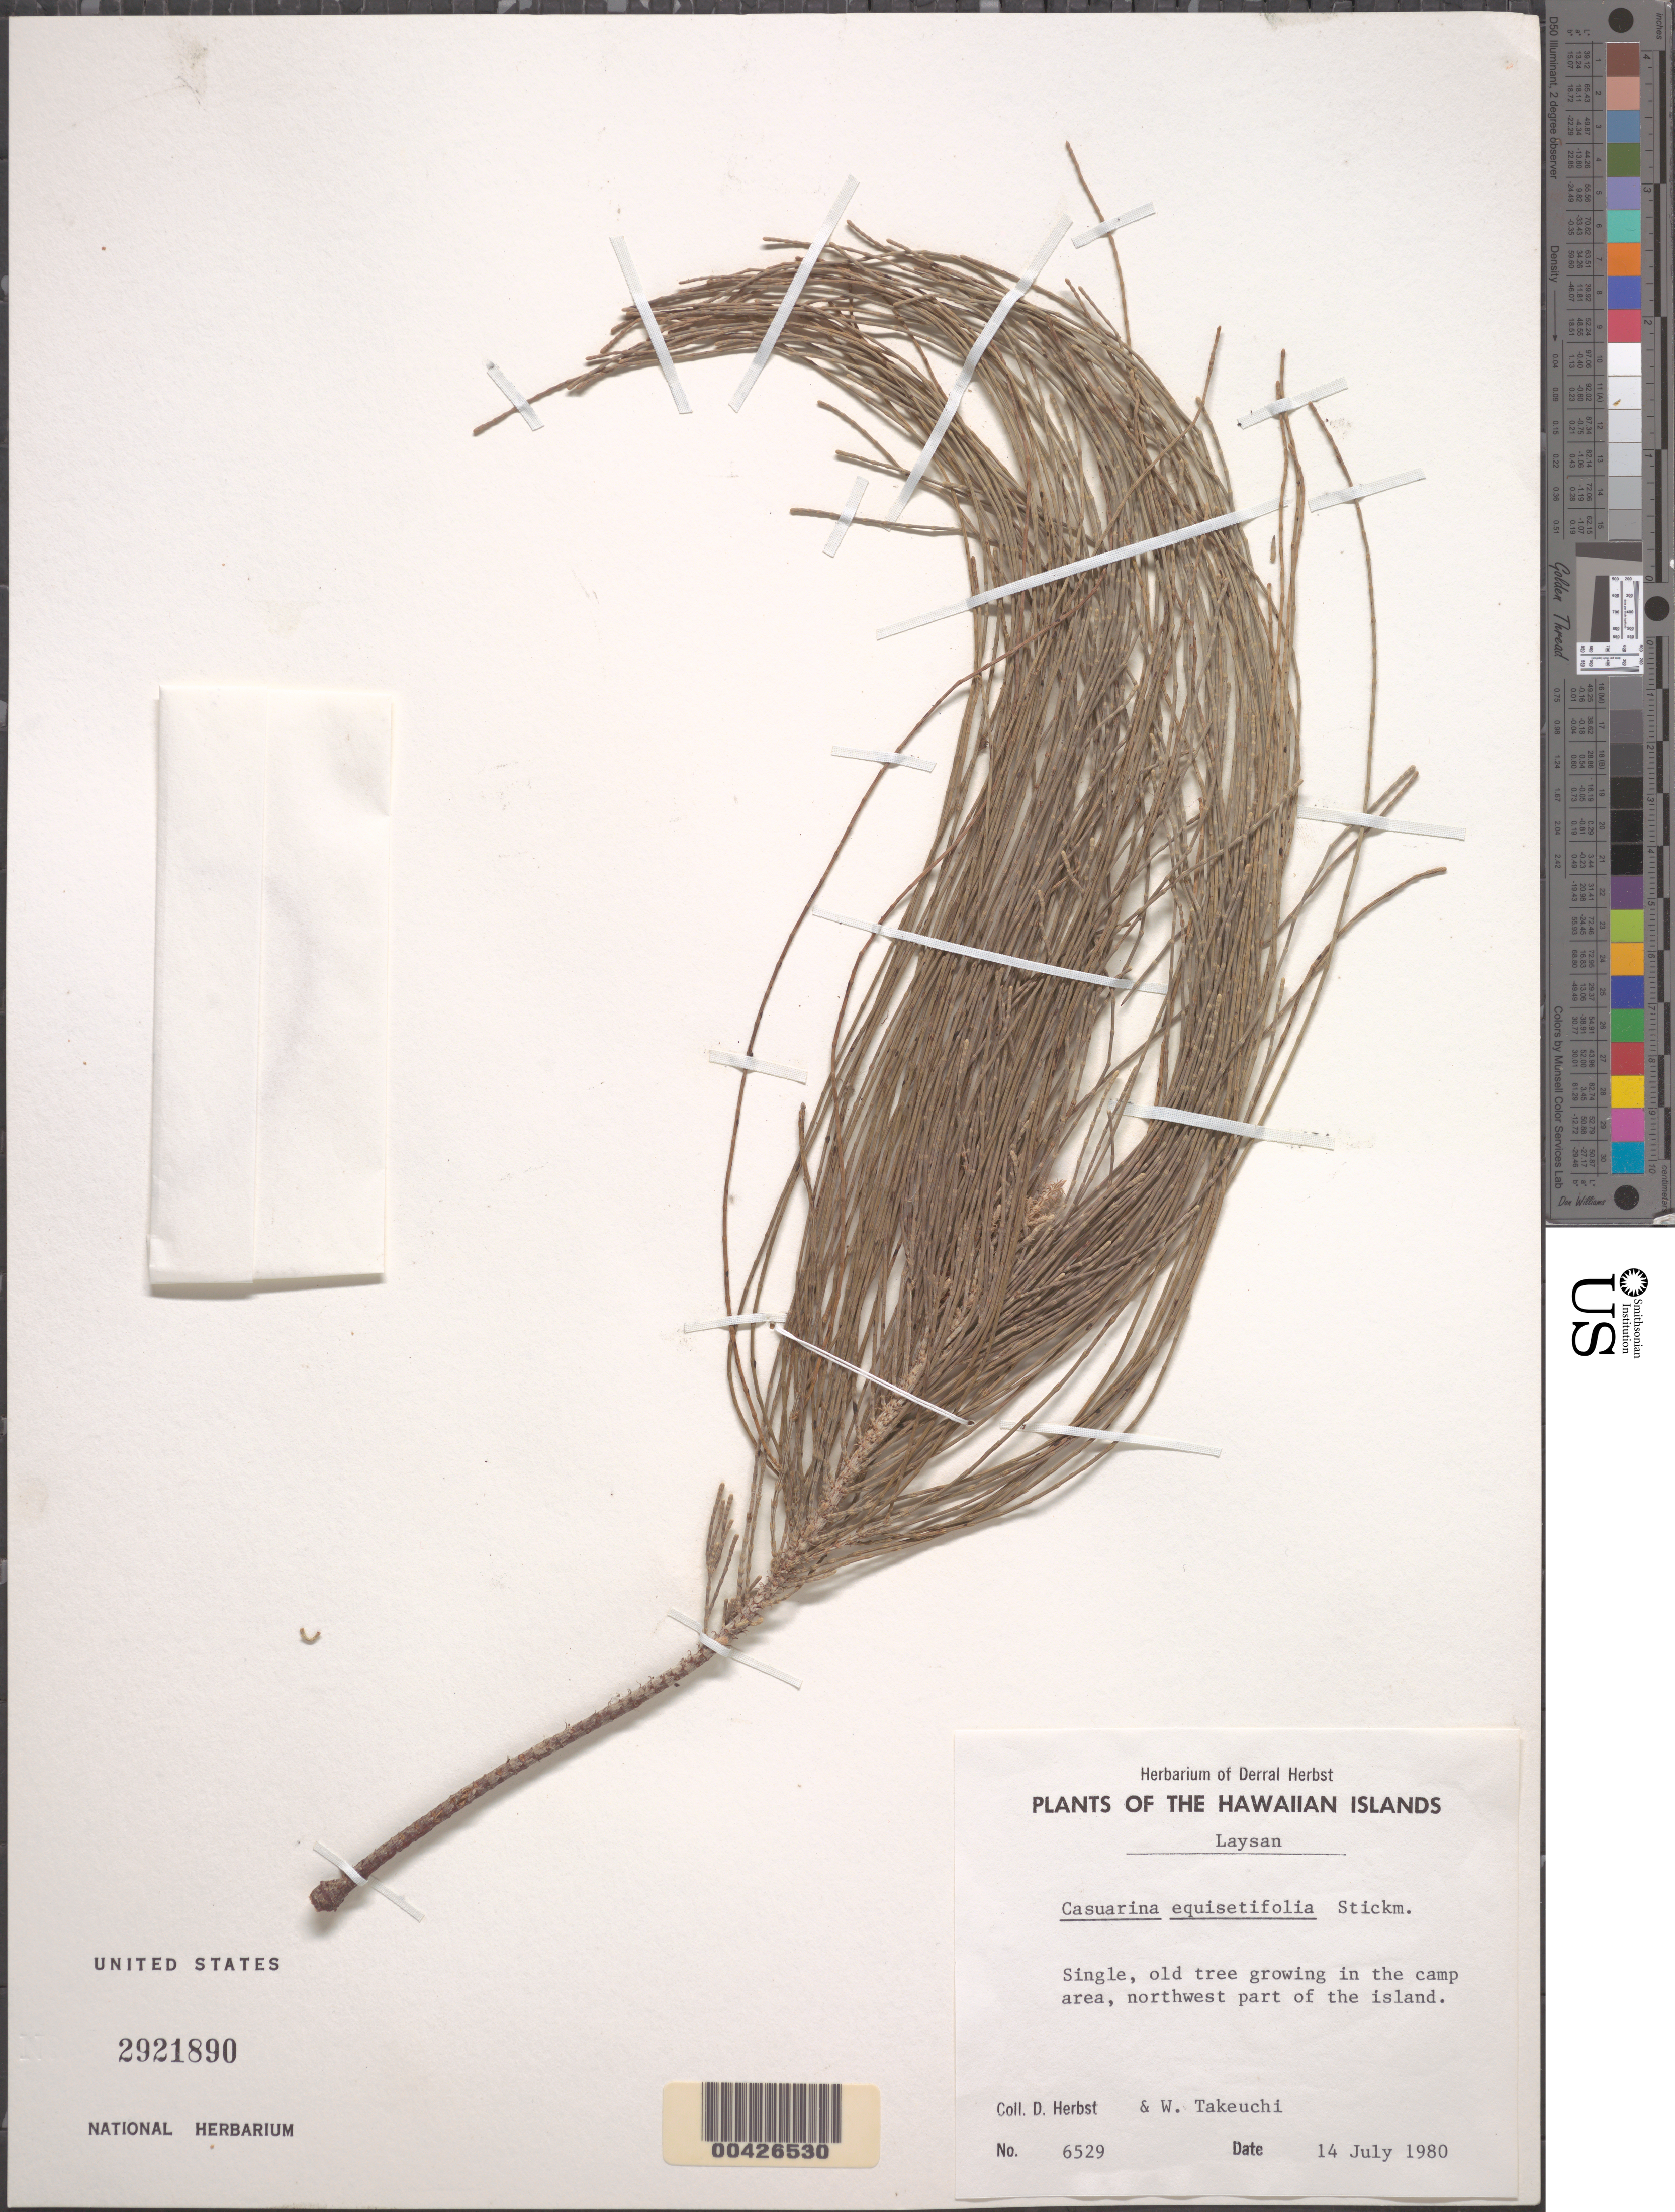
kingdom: Plantae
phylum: Tracheophyta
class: Magnoliopsida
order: Fagales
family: Casuarinaceae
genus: Casuarina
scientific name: Casuarina equisetifolia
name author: L.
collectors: D. R. Herbst & W. N. Takeuchi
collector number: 6529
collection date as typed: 14 Jul 1980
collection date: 1980-07-14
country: United States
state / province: Hawaii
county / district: Honolulu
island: Laysan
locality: NW part of island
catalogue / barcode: US 2921890